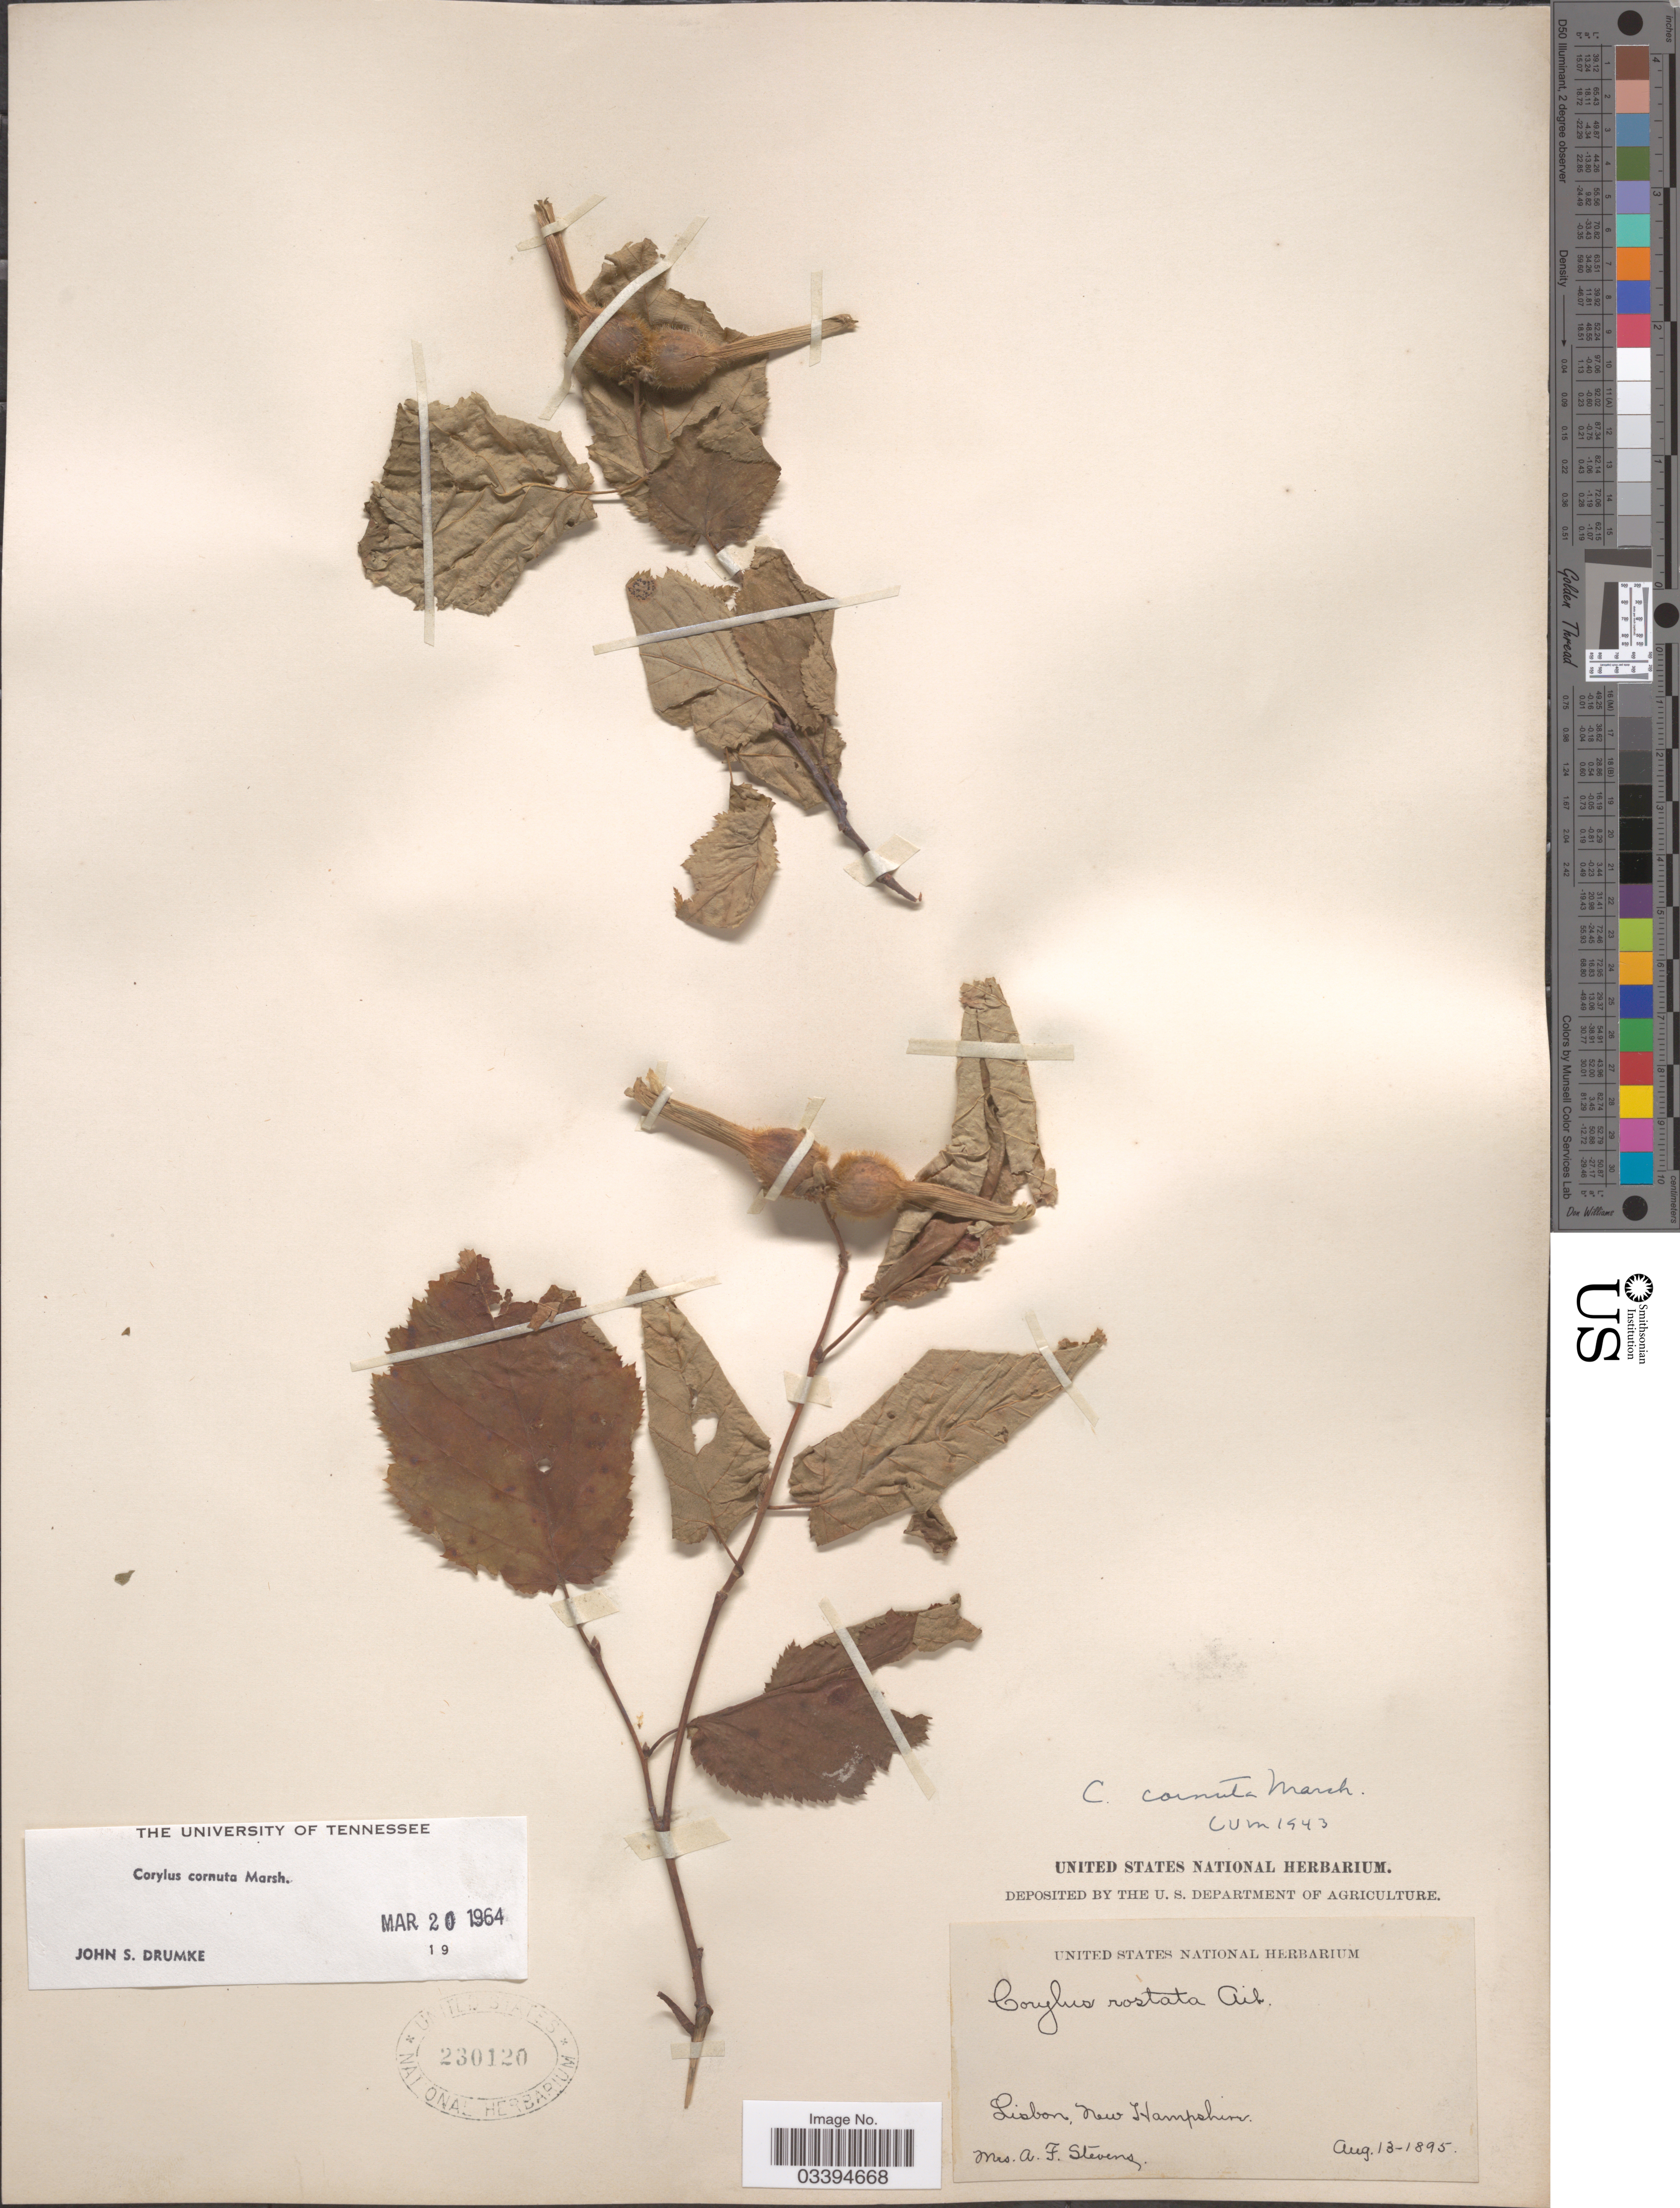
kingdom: Plantae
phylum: Tracheophyta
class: Magnoliopsida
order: Fagales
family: Betulaceae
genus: Corylus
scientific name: Corylus cornuta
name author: Marshall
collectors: A. F. Stevens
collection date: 1895-08-13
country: United States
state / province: New Hampshire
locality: Lisbon.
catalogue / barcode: US 230120